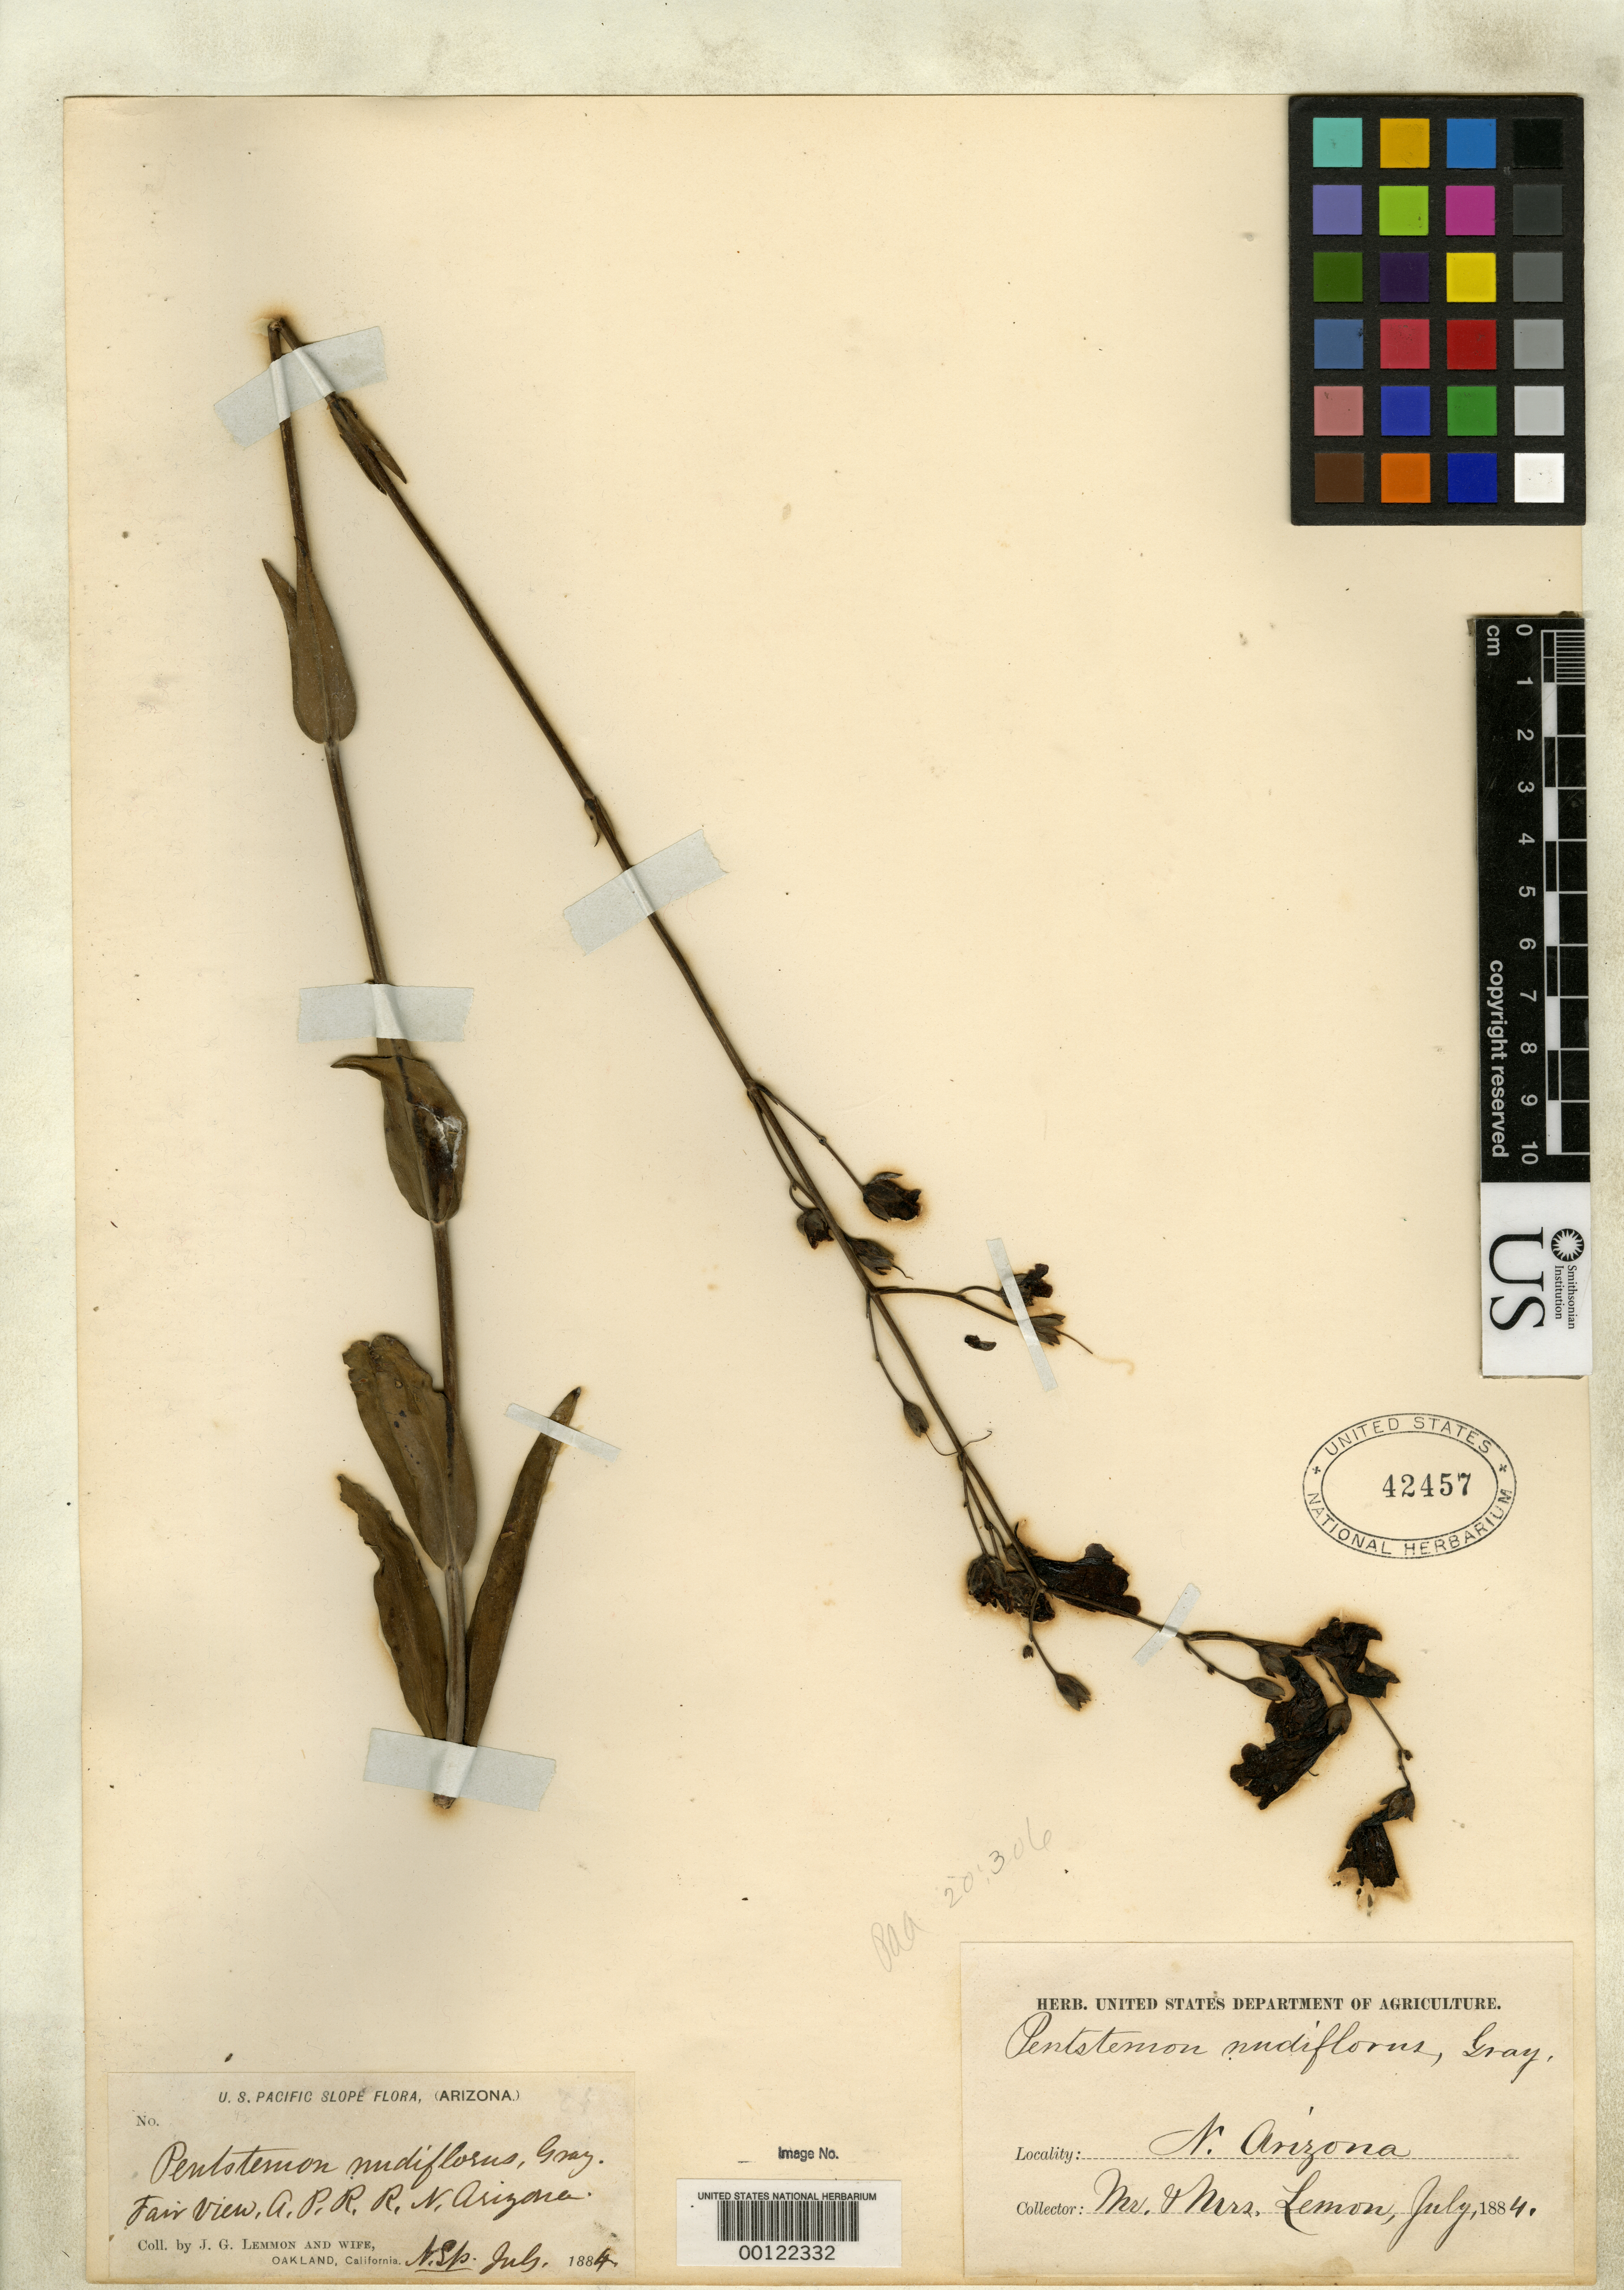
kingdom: Plantae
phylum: Tracheophyta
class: Magnoliopsida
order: Lamiales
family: Plantaginaceae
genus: Penstemon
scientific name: Penstemon nudiflorus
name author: A. Gray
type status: Isotype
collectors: J. G. Lemmon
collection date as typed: Jul 1884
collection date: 1884-07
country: United States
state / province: Arizona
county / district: Coconino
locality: Flagstaff; La Vergne Park.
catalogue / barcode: US 42457